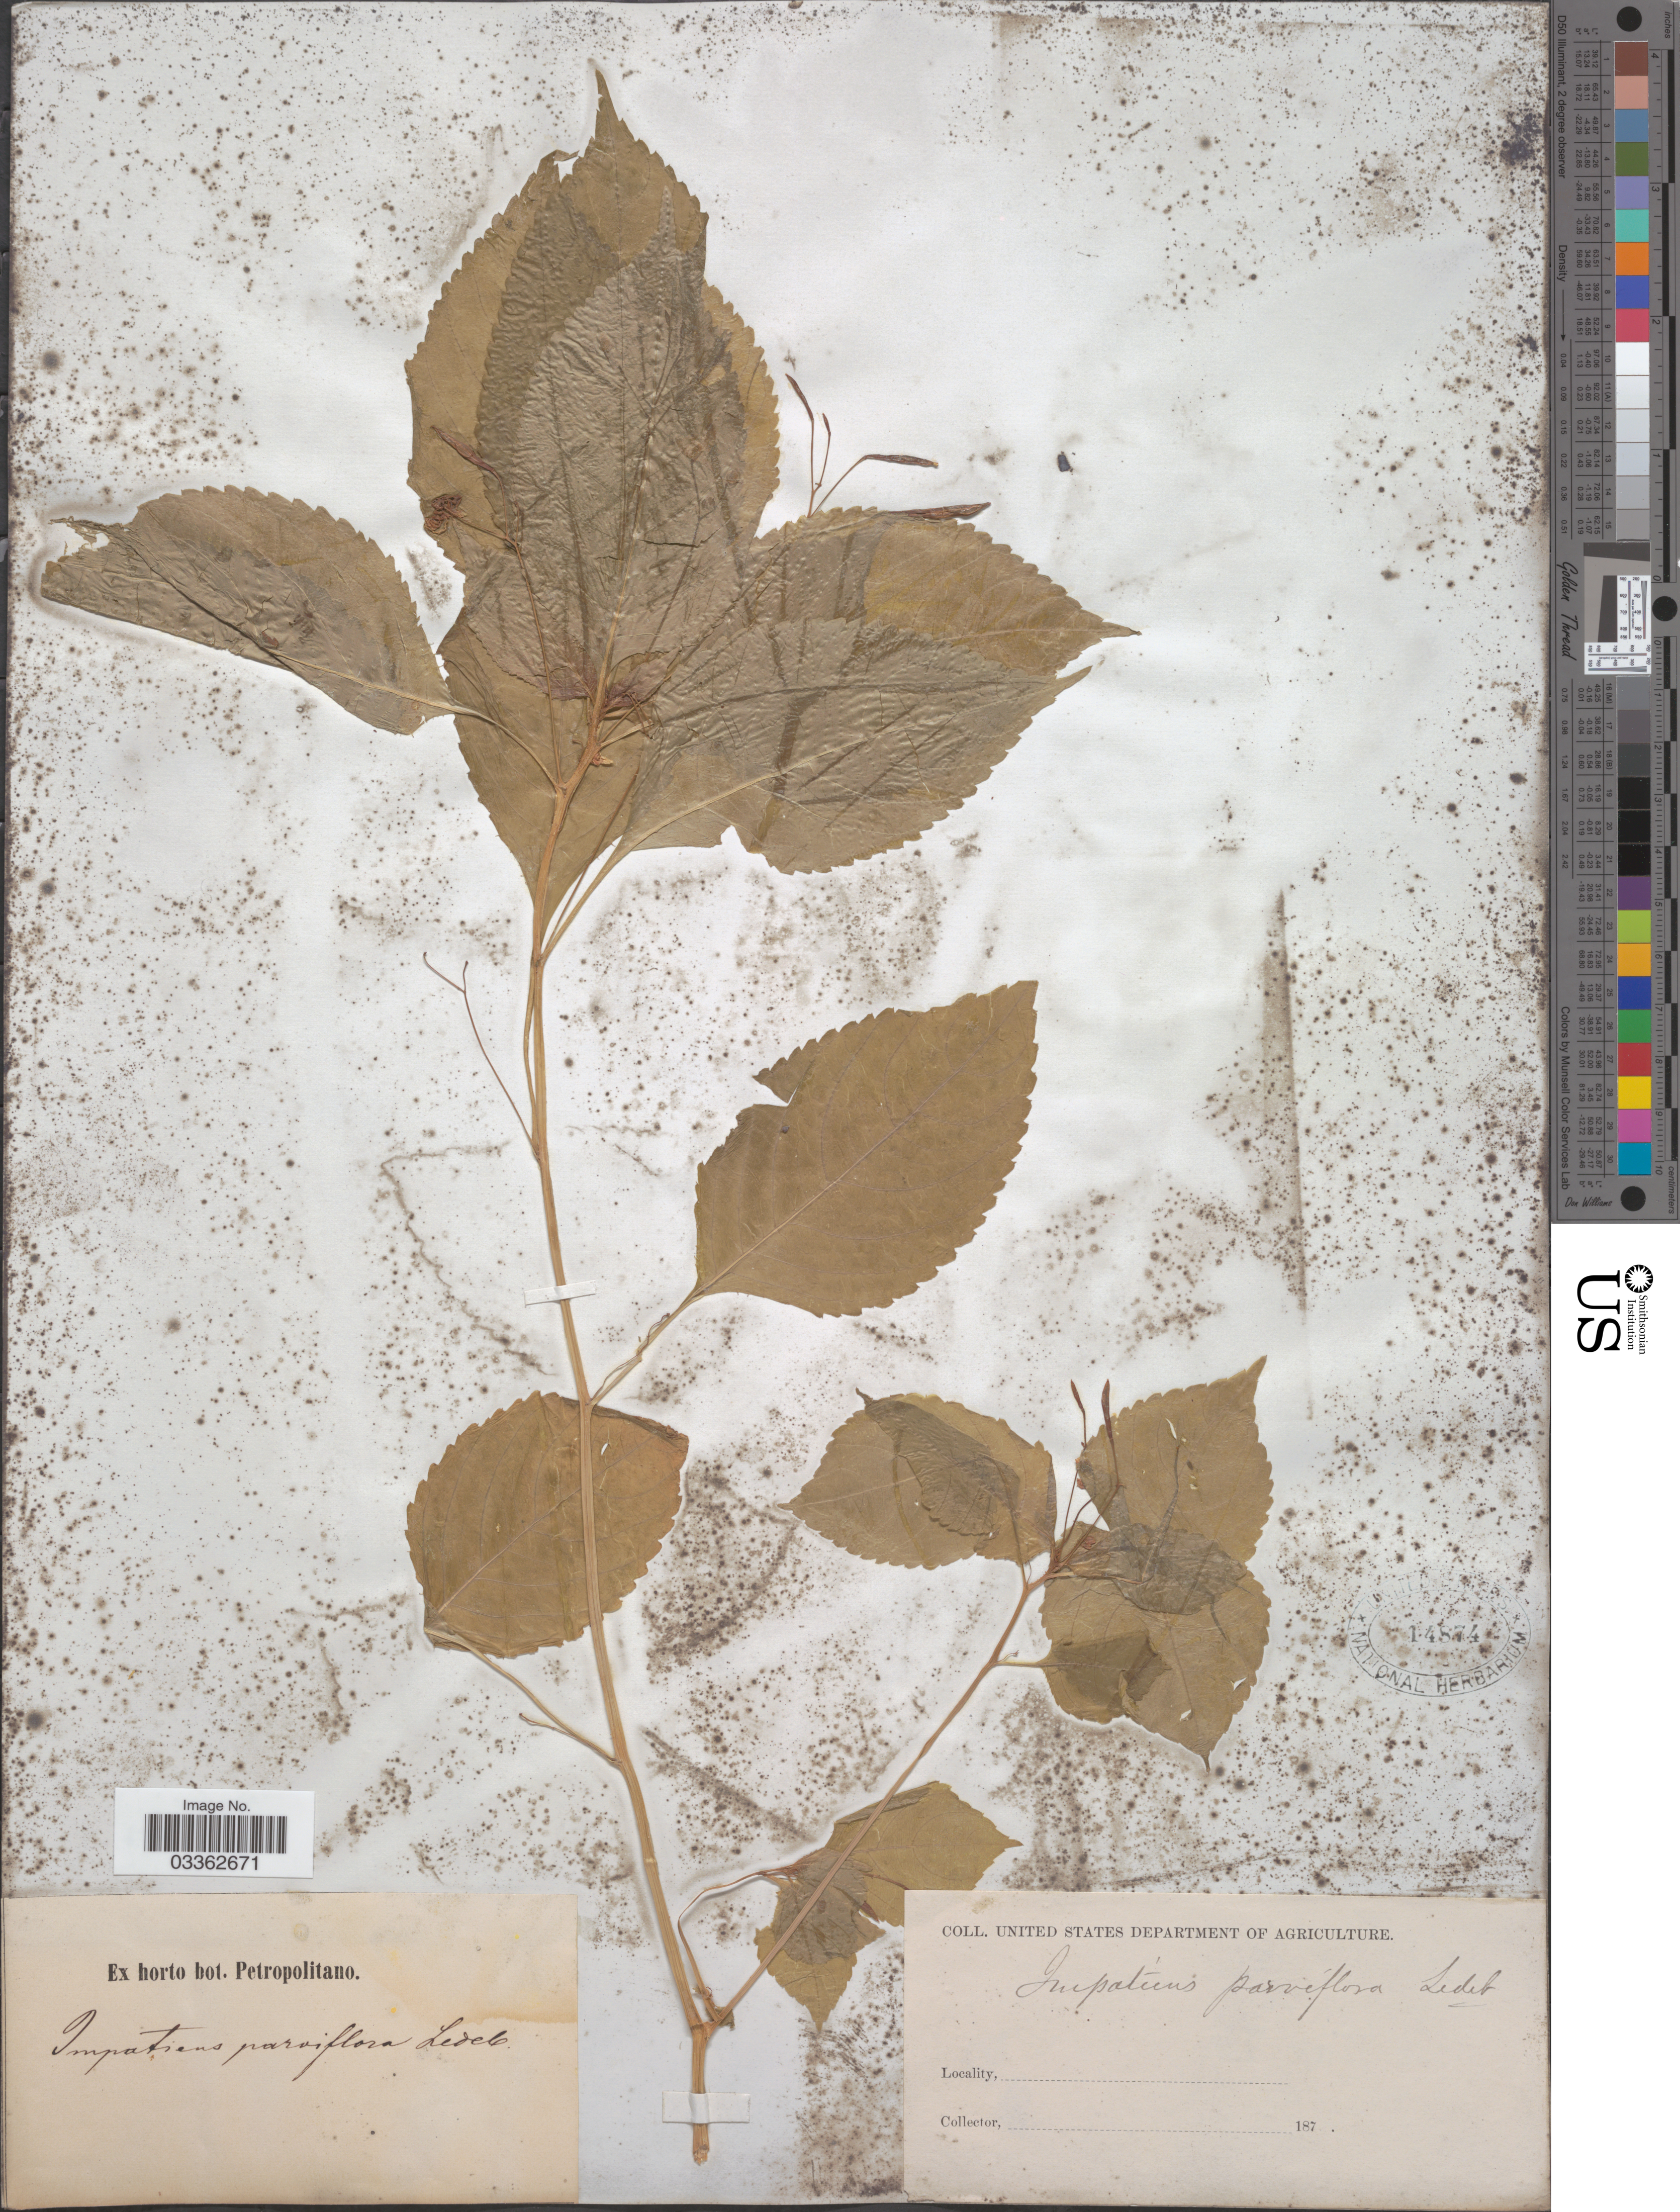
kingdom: Plantae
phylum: Tracheophyta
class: Magnoliopsida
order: Ericales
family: Balsaminaceae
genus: Impatiens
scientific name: Impatiens parviflora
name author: DC.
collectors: United States Department of Agriculture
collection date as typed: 187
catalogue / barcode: US 14874